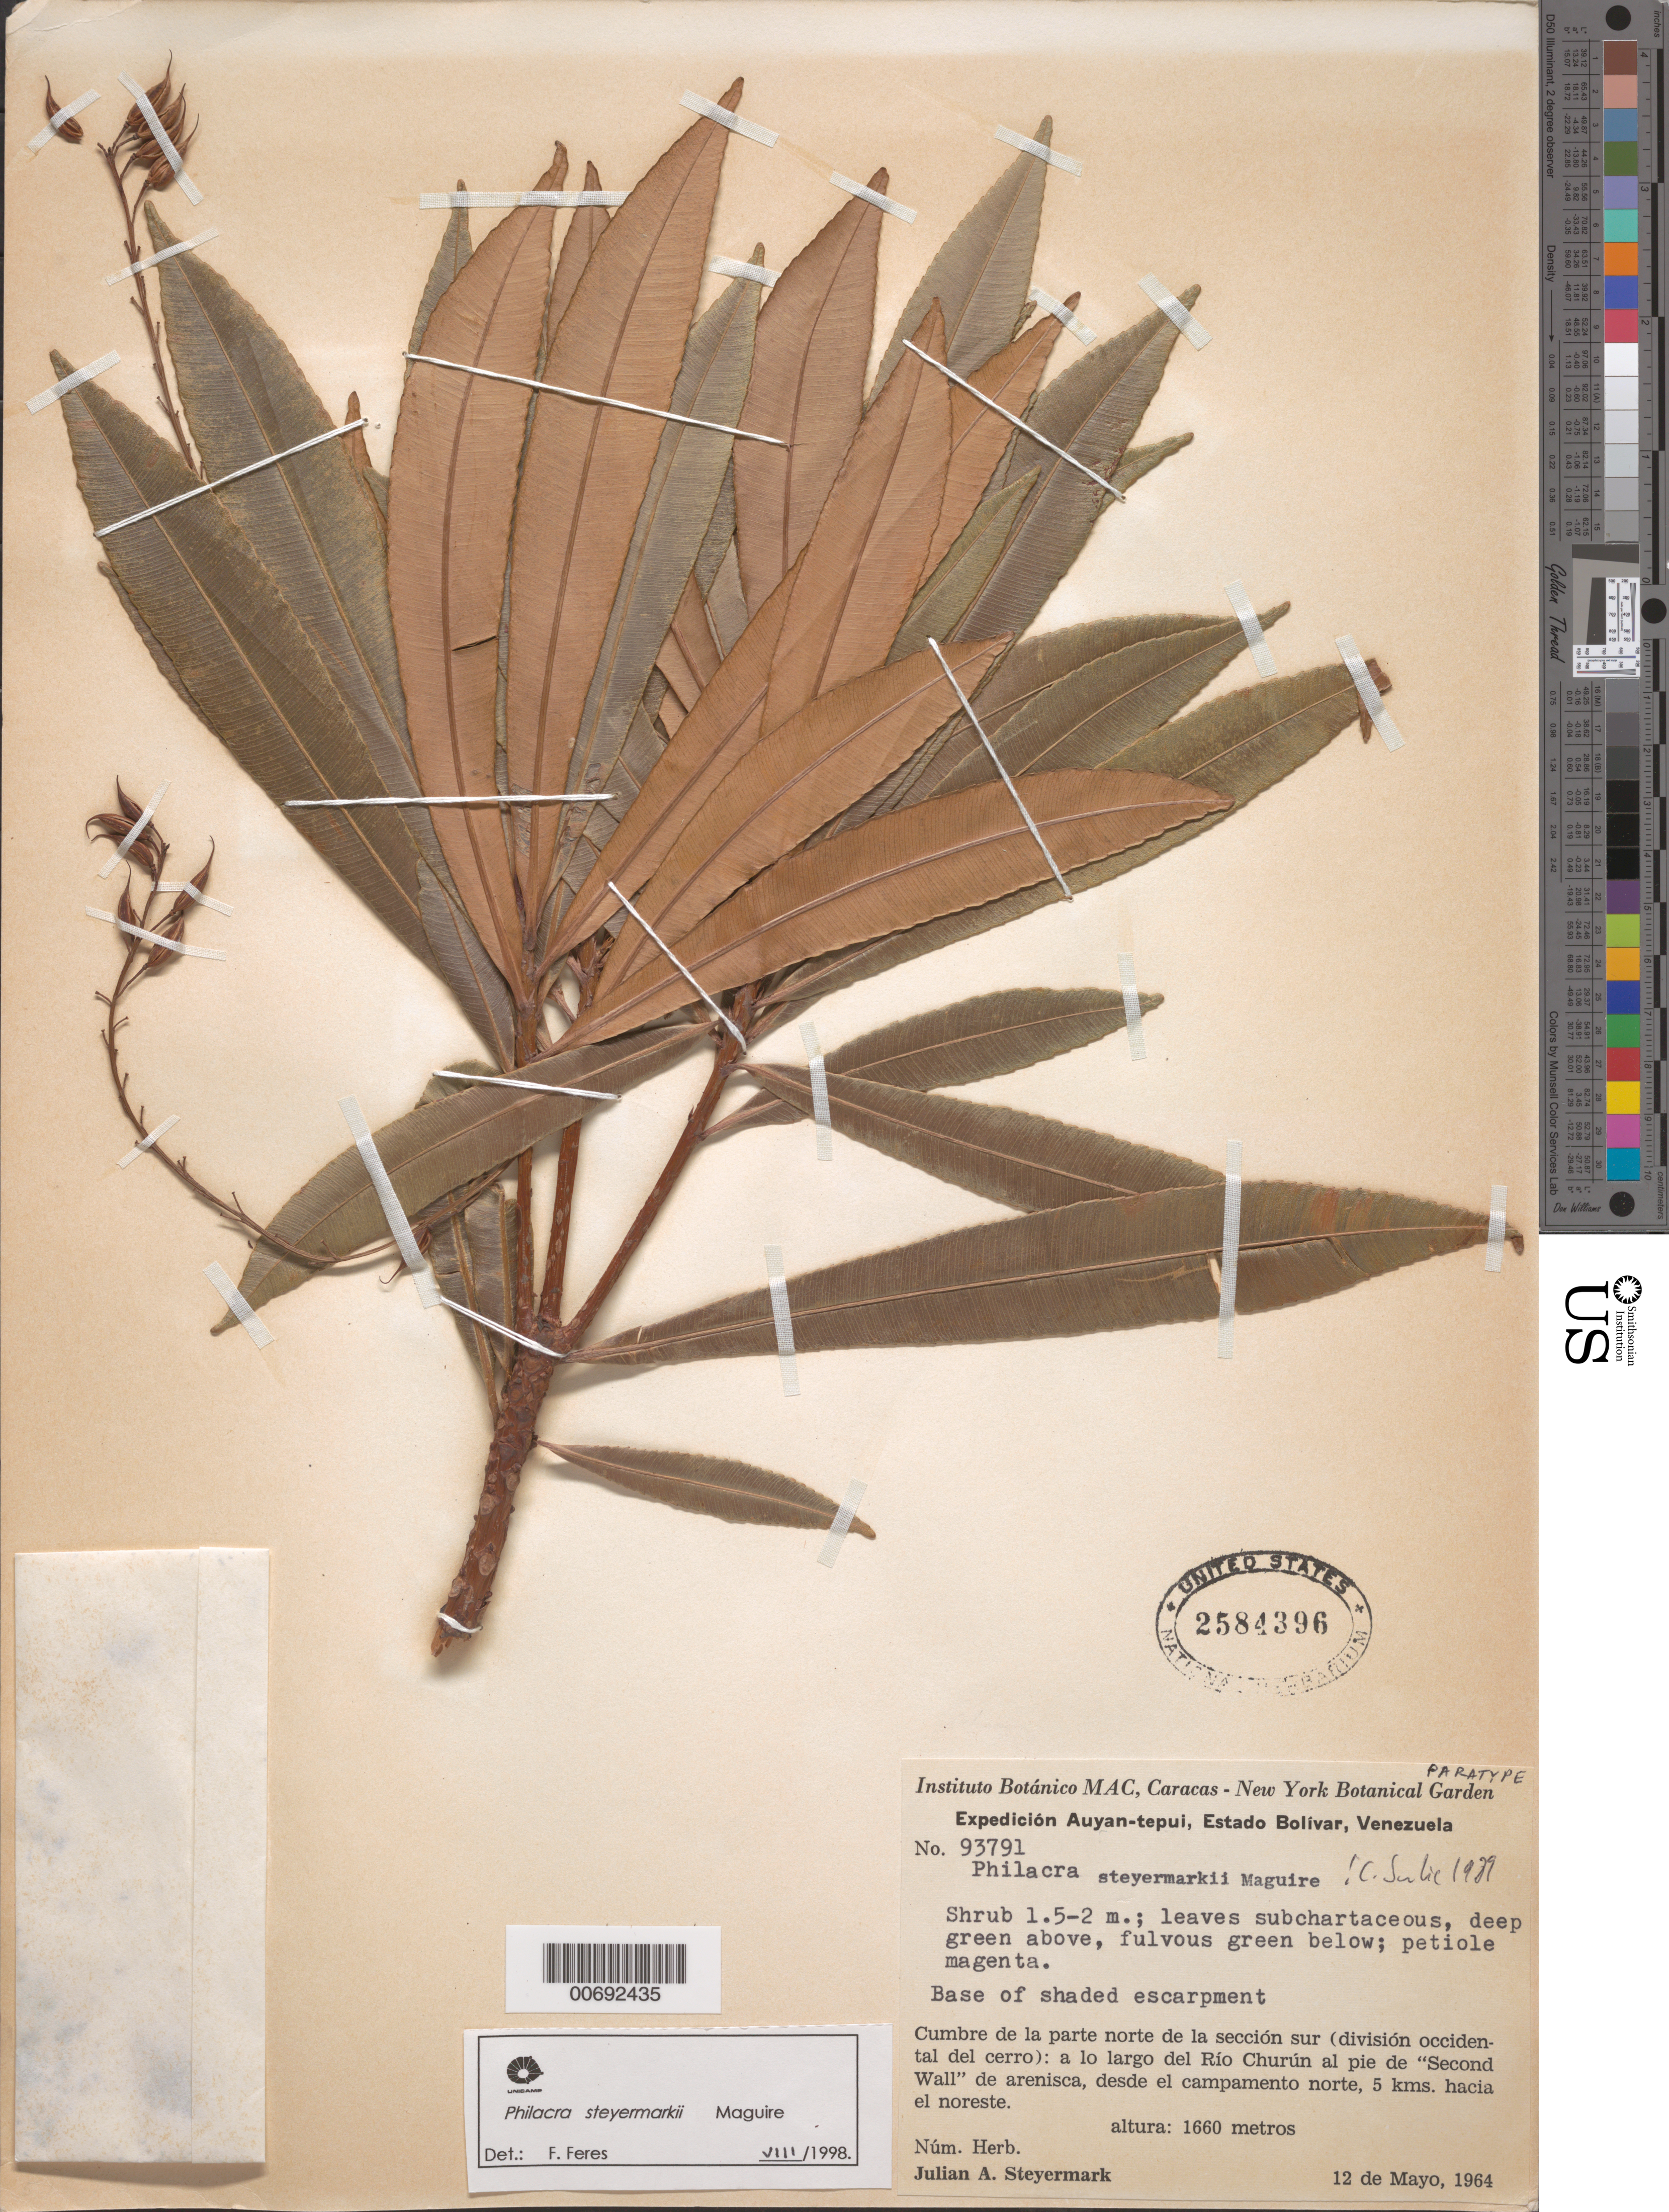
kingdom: Plantae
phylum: Tracheophyta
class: Magnoliopsida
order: Malpighiales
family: Ochnaceae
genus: Philacra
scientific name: Philacra steyermarkii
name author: Maguire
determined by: Feres, F.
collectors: J. Steyermark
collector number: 93791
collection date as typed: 12-May-64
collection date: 1964-05-12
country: Venezuela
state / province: Bolívar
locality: Auyan-tepuí, Río Churún, de la parte norte de la sección sur (división occidental del cerro); a lo largo del Río Churún al pie de "Second Wall" desde el campamento norte, 5 km hacia el noreste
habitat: Base of shaded escarpment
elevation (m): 1660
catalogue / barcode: US 2584396